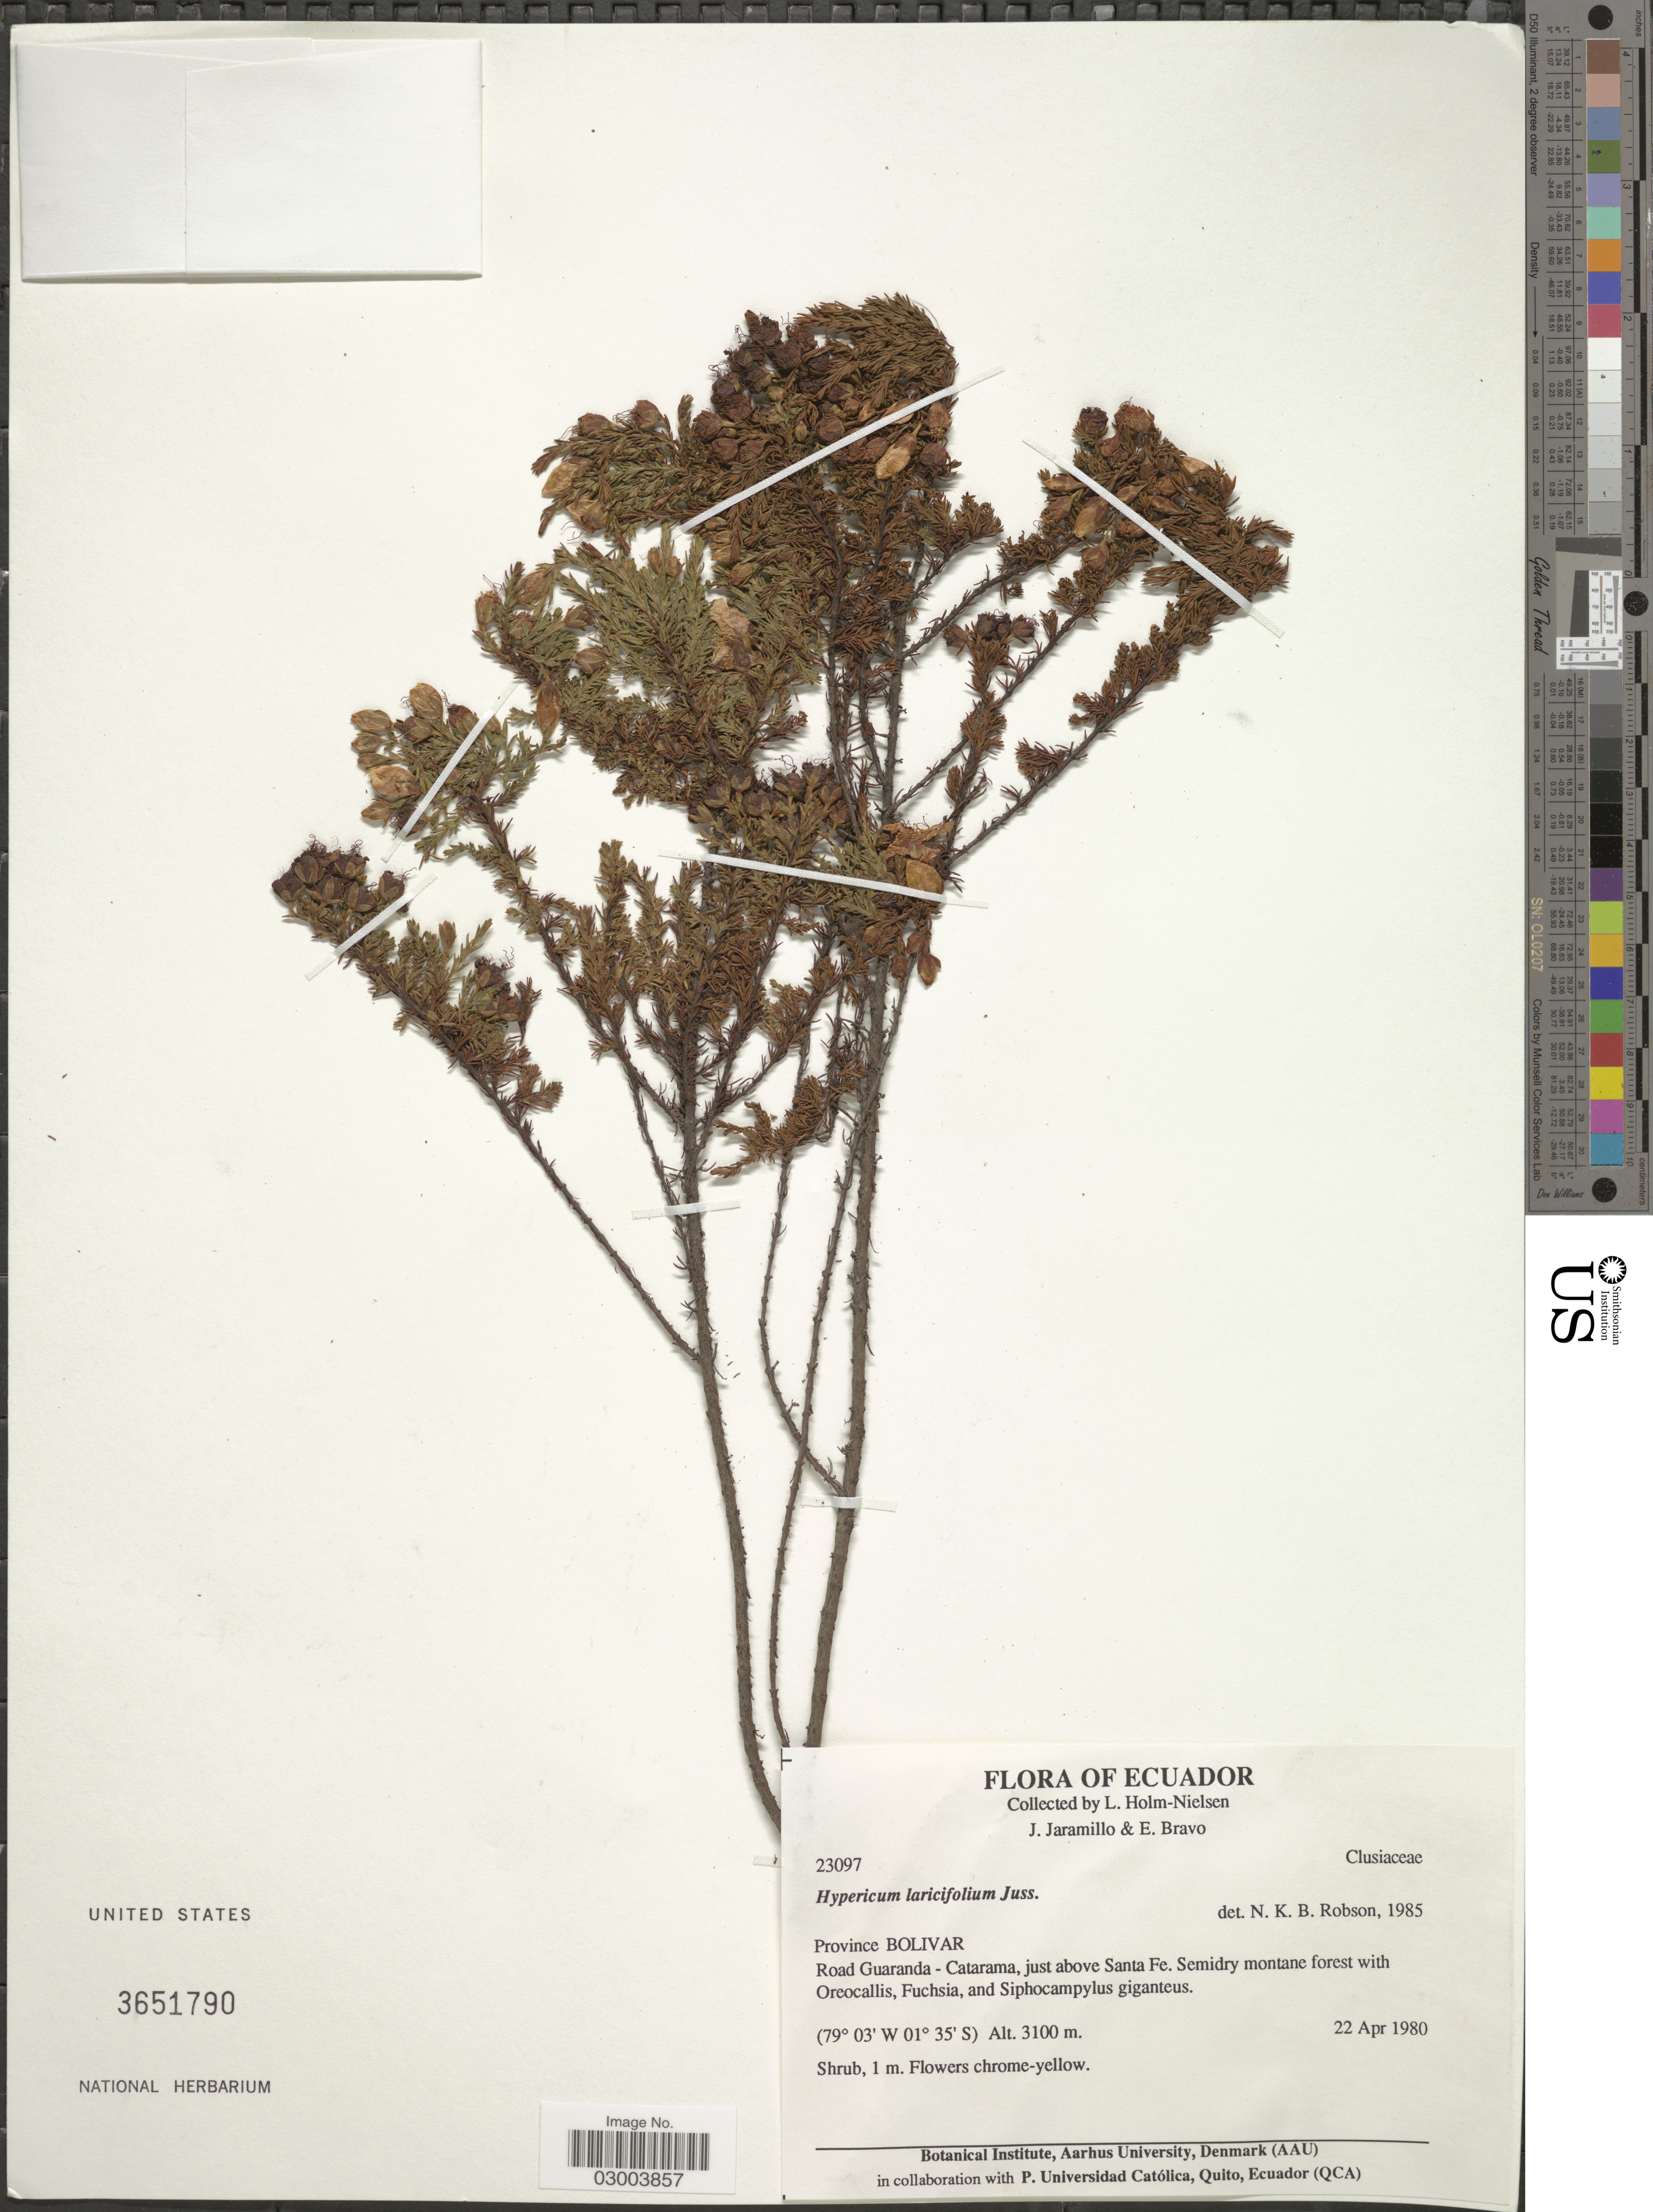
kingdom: Plantae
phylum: Tracheophyta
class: Magnoliopsida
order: Malpighiales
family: Hypericaceae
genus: Hypericum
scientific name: Hypericum laricifolium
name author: Juss.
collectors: L. Holm-Nielsen, J. Jaramillo & E. Bravo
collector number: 23097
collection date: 1980-04-22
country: Ecuador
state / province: Bolívar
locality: Road Guaranda-Catarama, just above Santa Fe.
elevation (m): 3100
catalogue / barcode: US 3651790